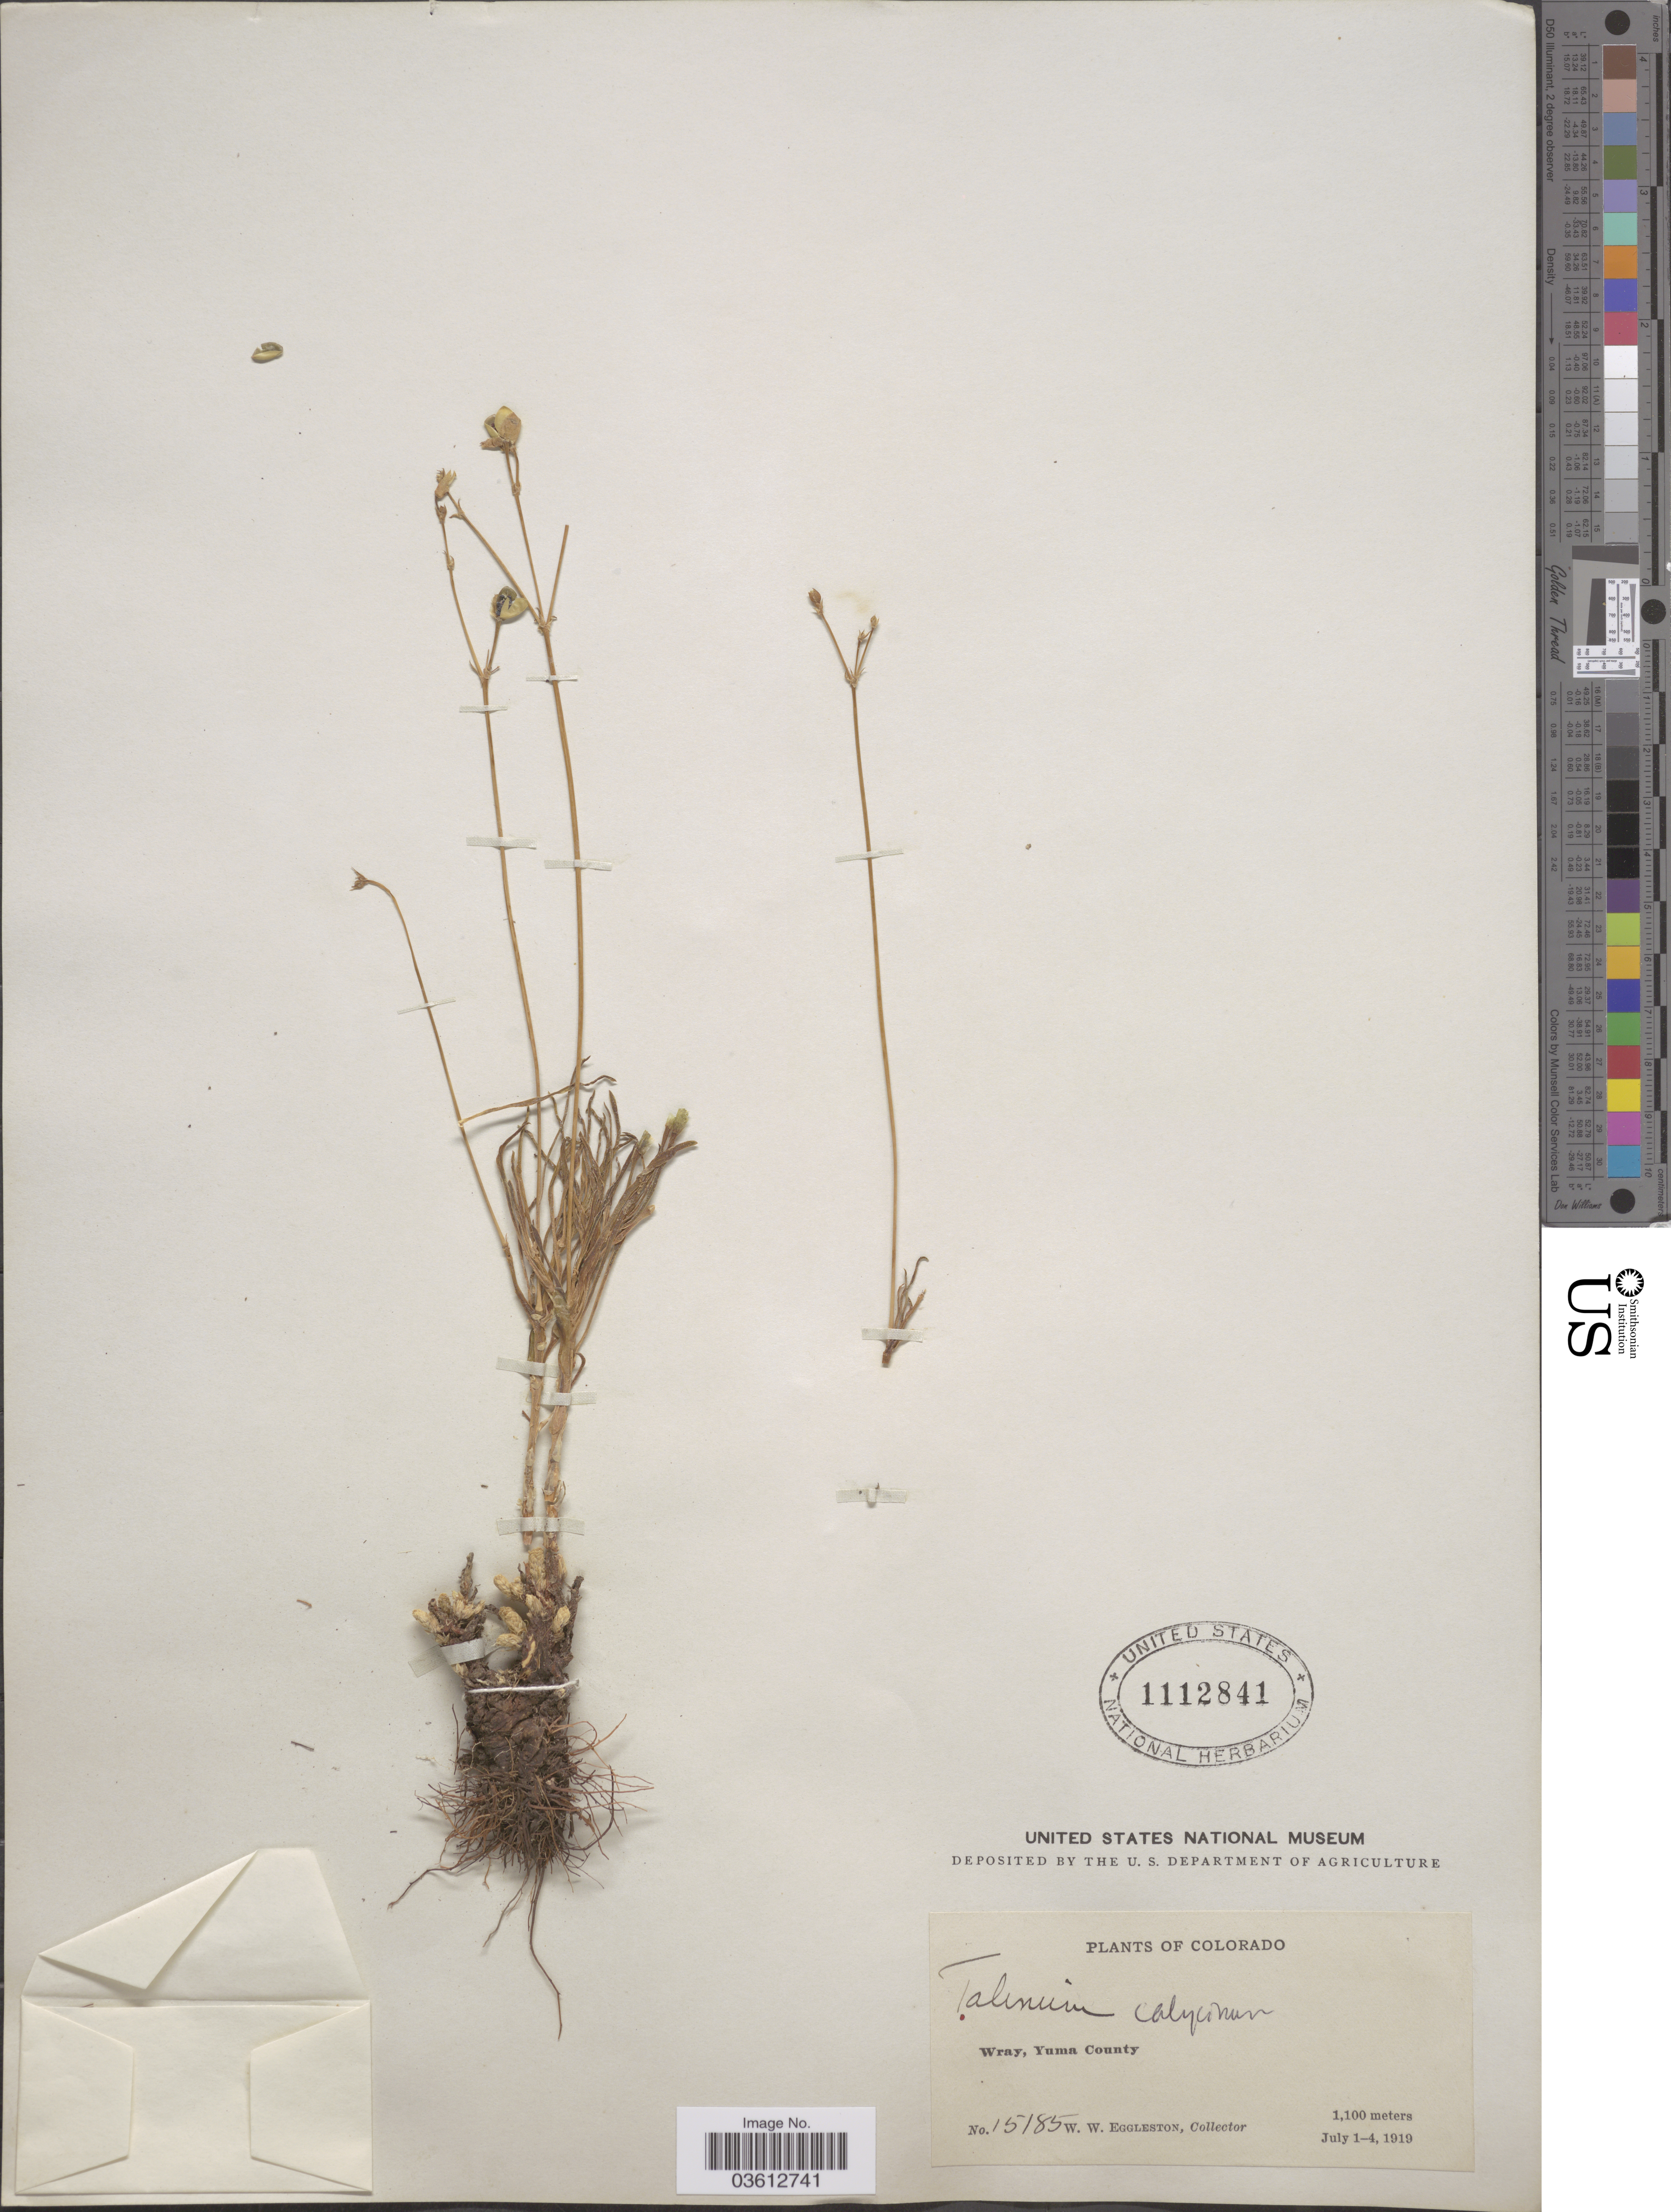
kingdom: Plantae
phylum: Tracheophyta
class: Magnoliopsida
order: Caryophyllales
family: Talinaceae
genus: Talinum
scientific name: Talinum sp.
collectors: W. W. Eggleston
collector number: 15185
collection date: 1919-07-01/1919-07-04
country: United States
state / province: Colorado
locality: Wray, Yuma County.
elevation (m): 1100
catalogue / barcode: US 1112841